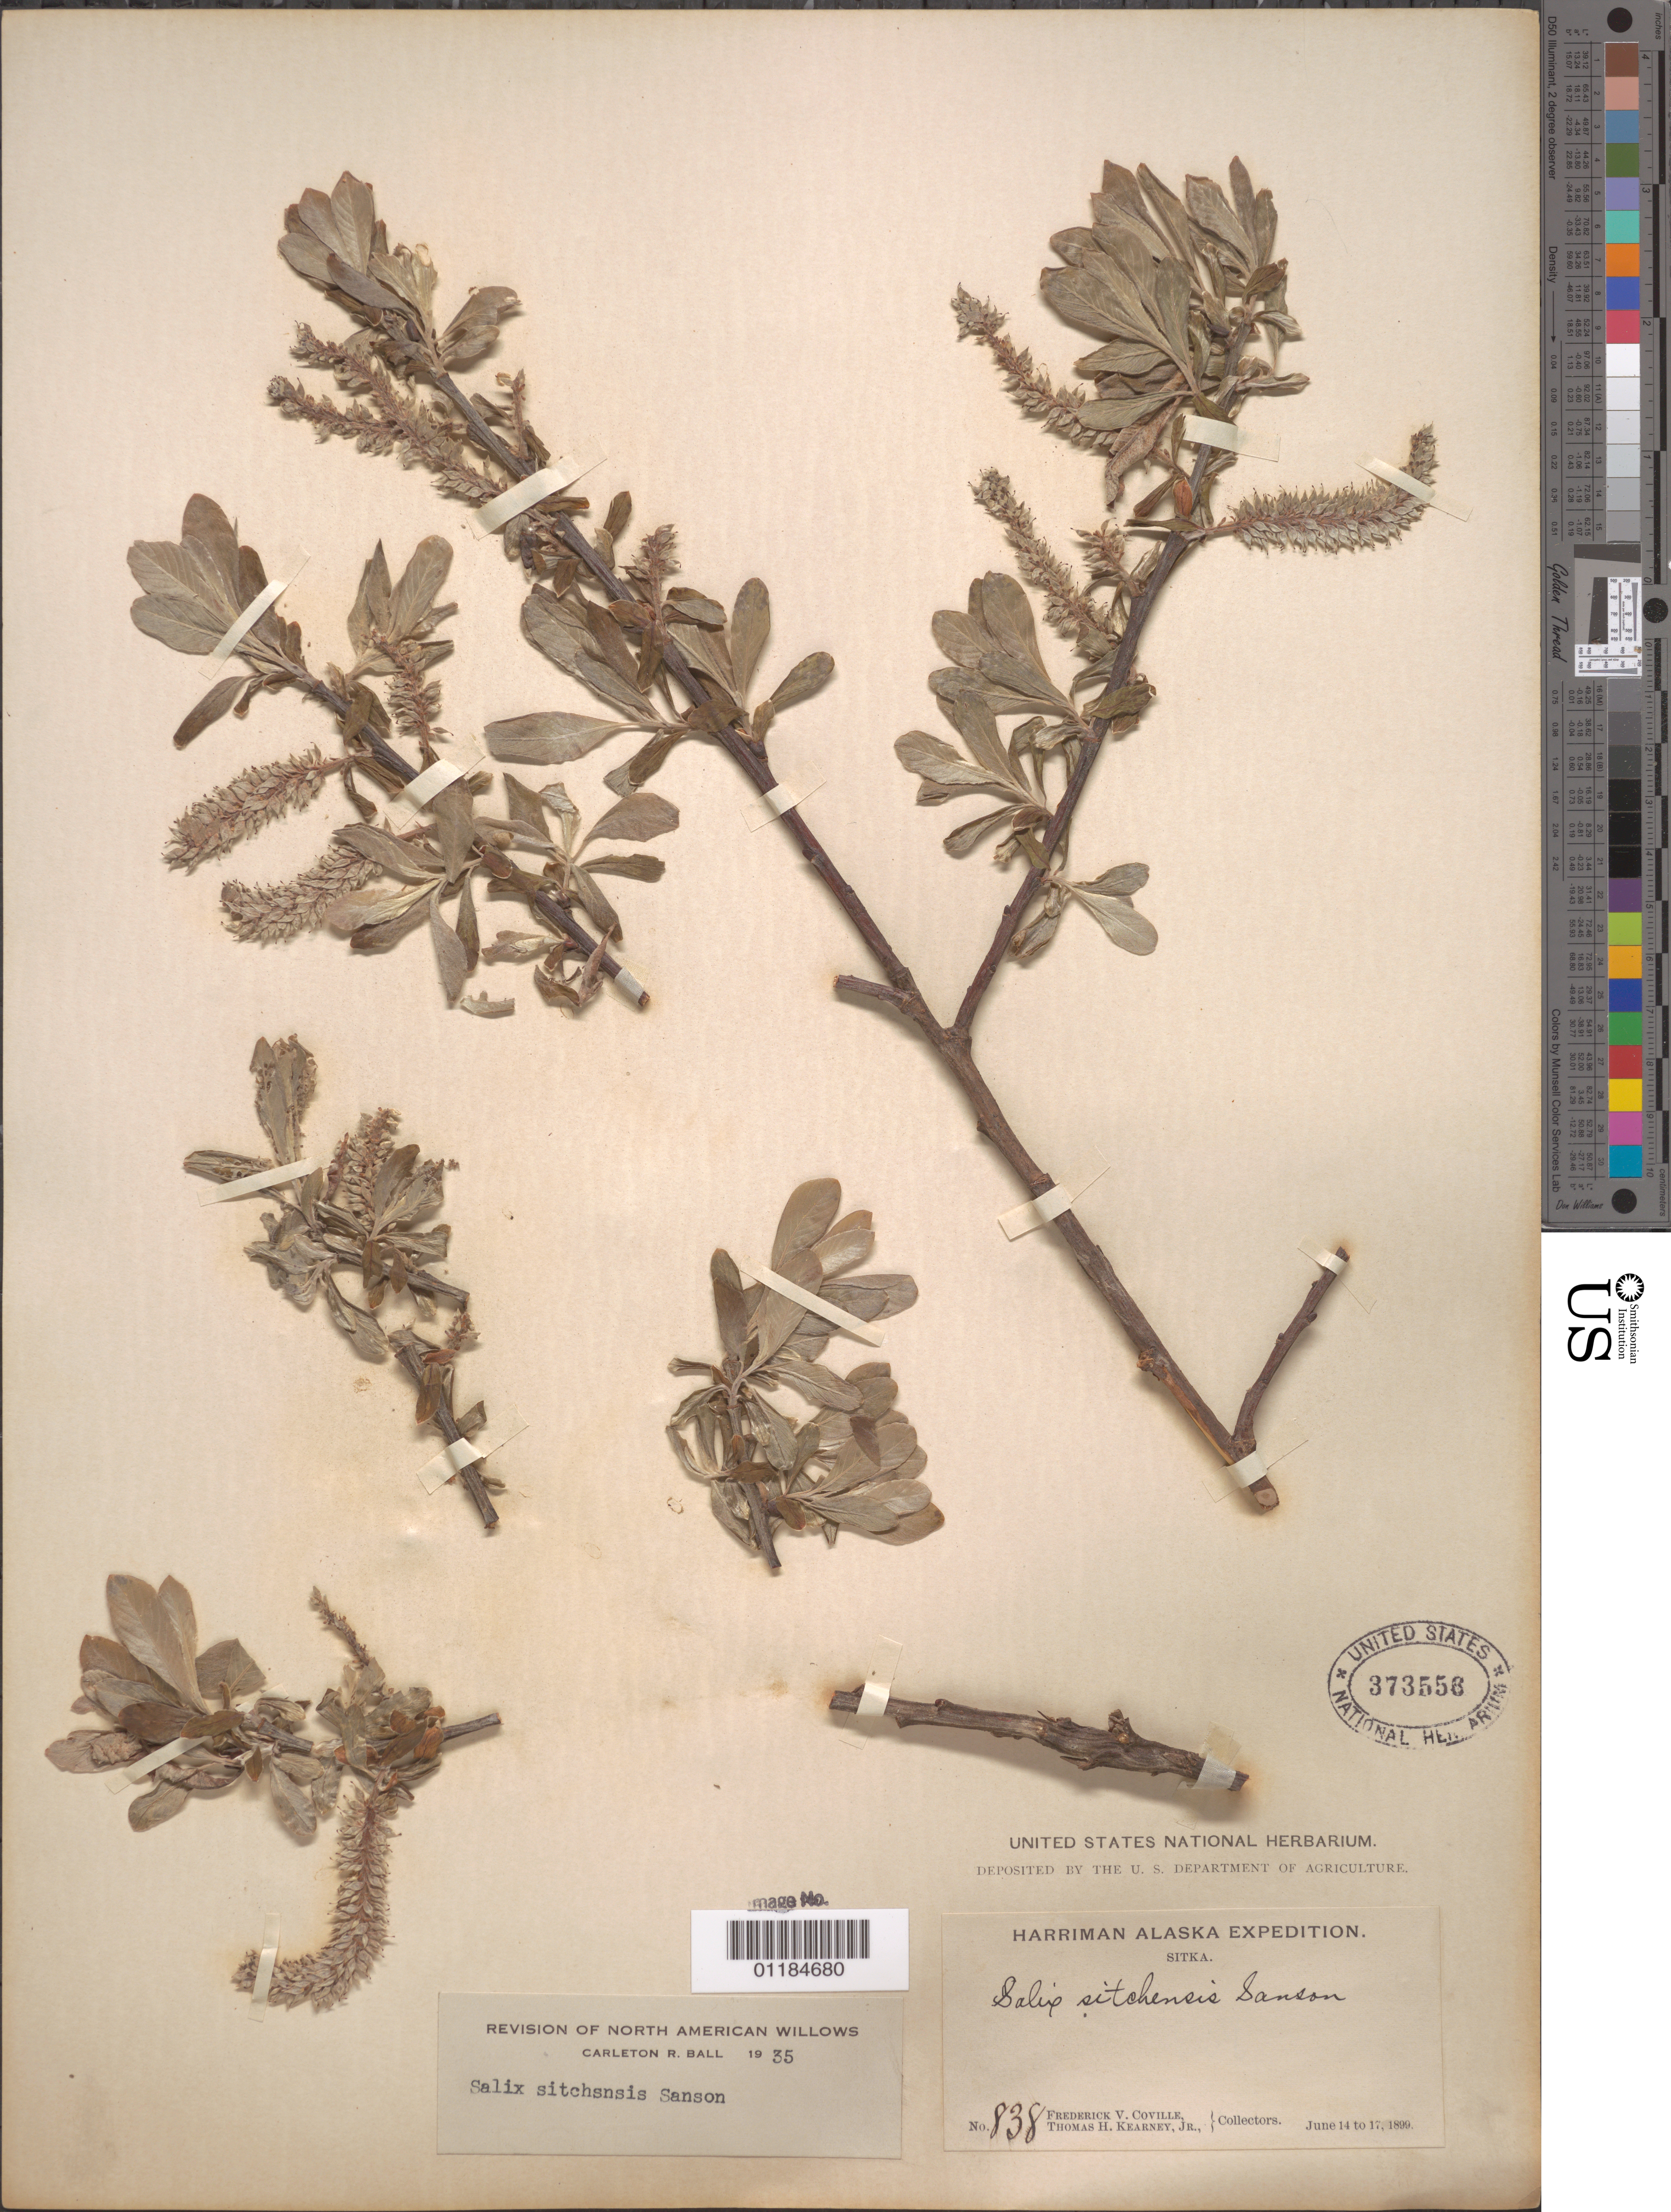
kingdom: Plantae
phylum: Tracheophyta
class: Magnoliopsida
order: Malpighiales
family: Salicaceae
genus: Salix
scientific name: Salix sitchensis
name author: Sanson ex Bong.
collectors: F. V. Coville & T. H. Kearney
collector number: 838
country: United States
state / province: Alaska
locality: Sitka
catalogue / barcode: US 373556